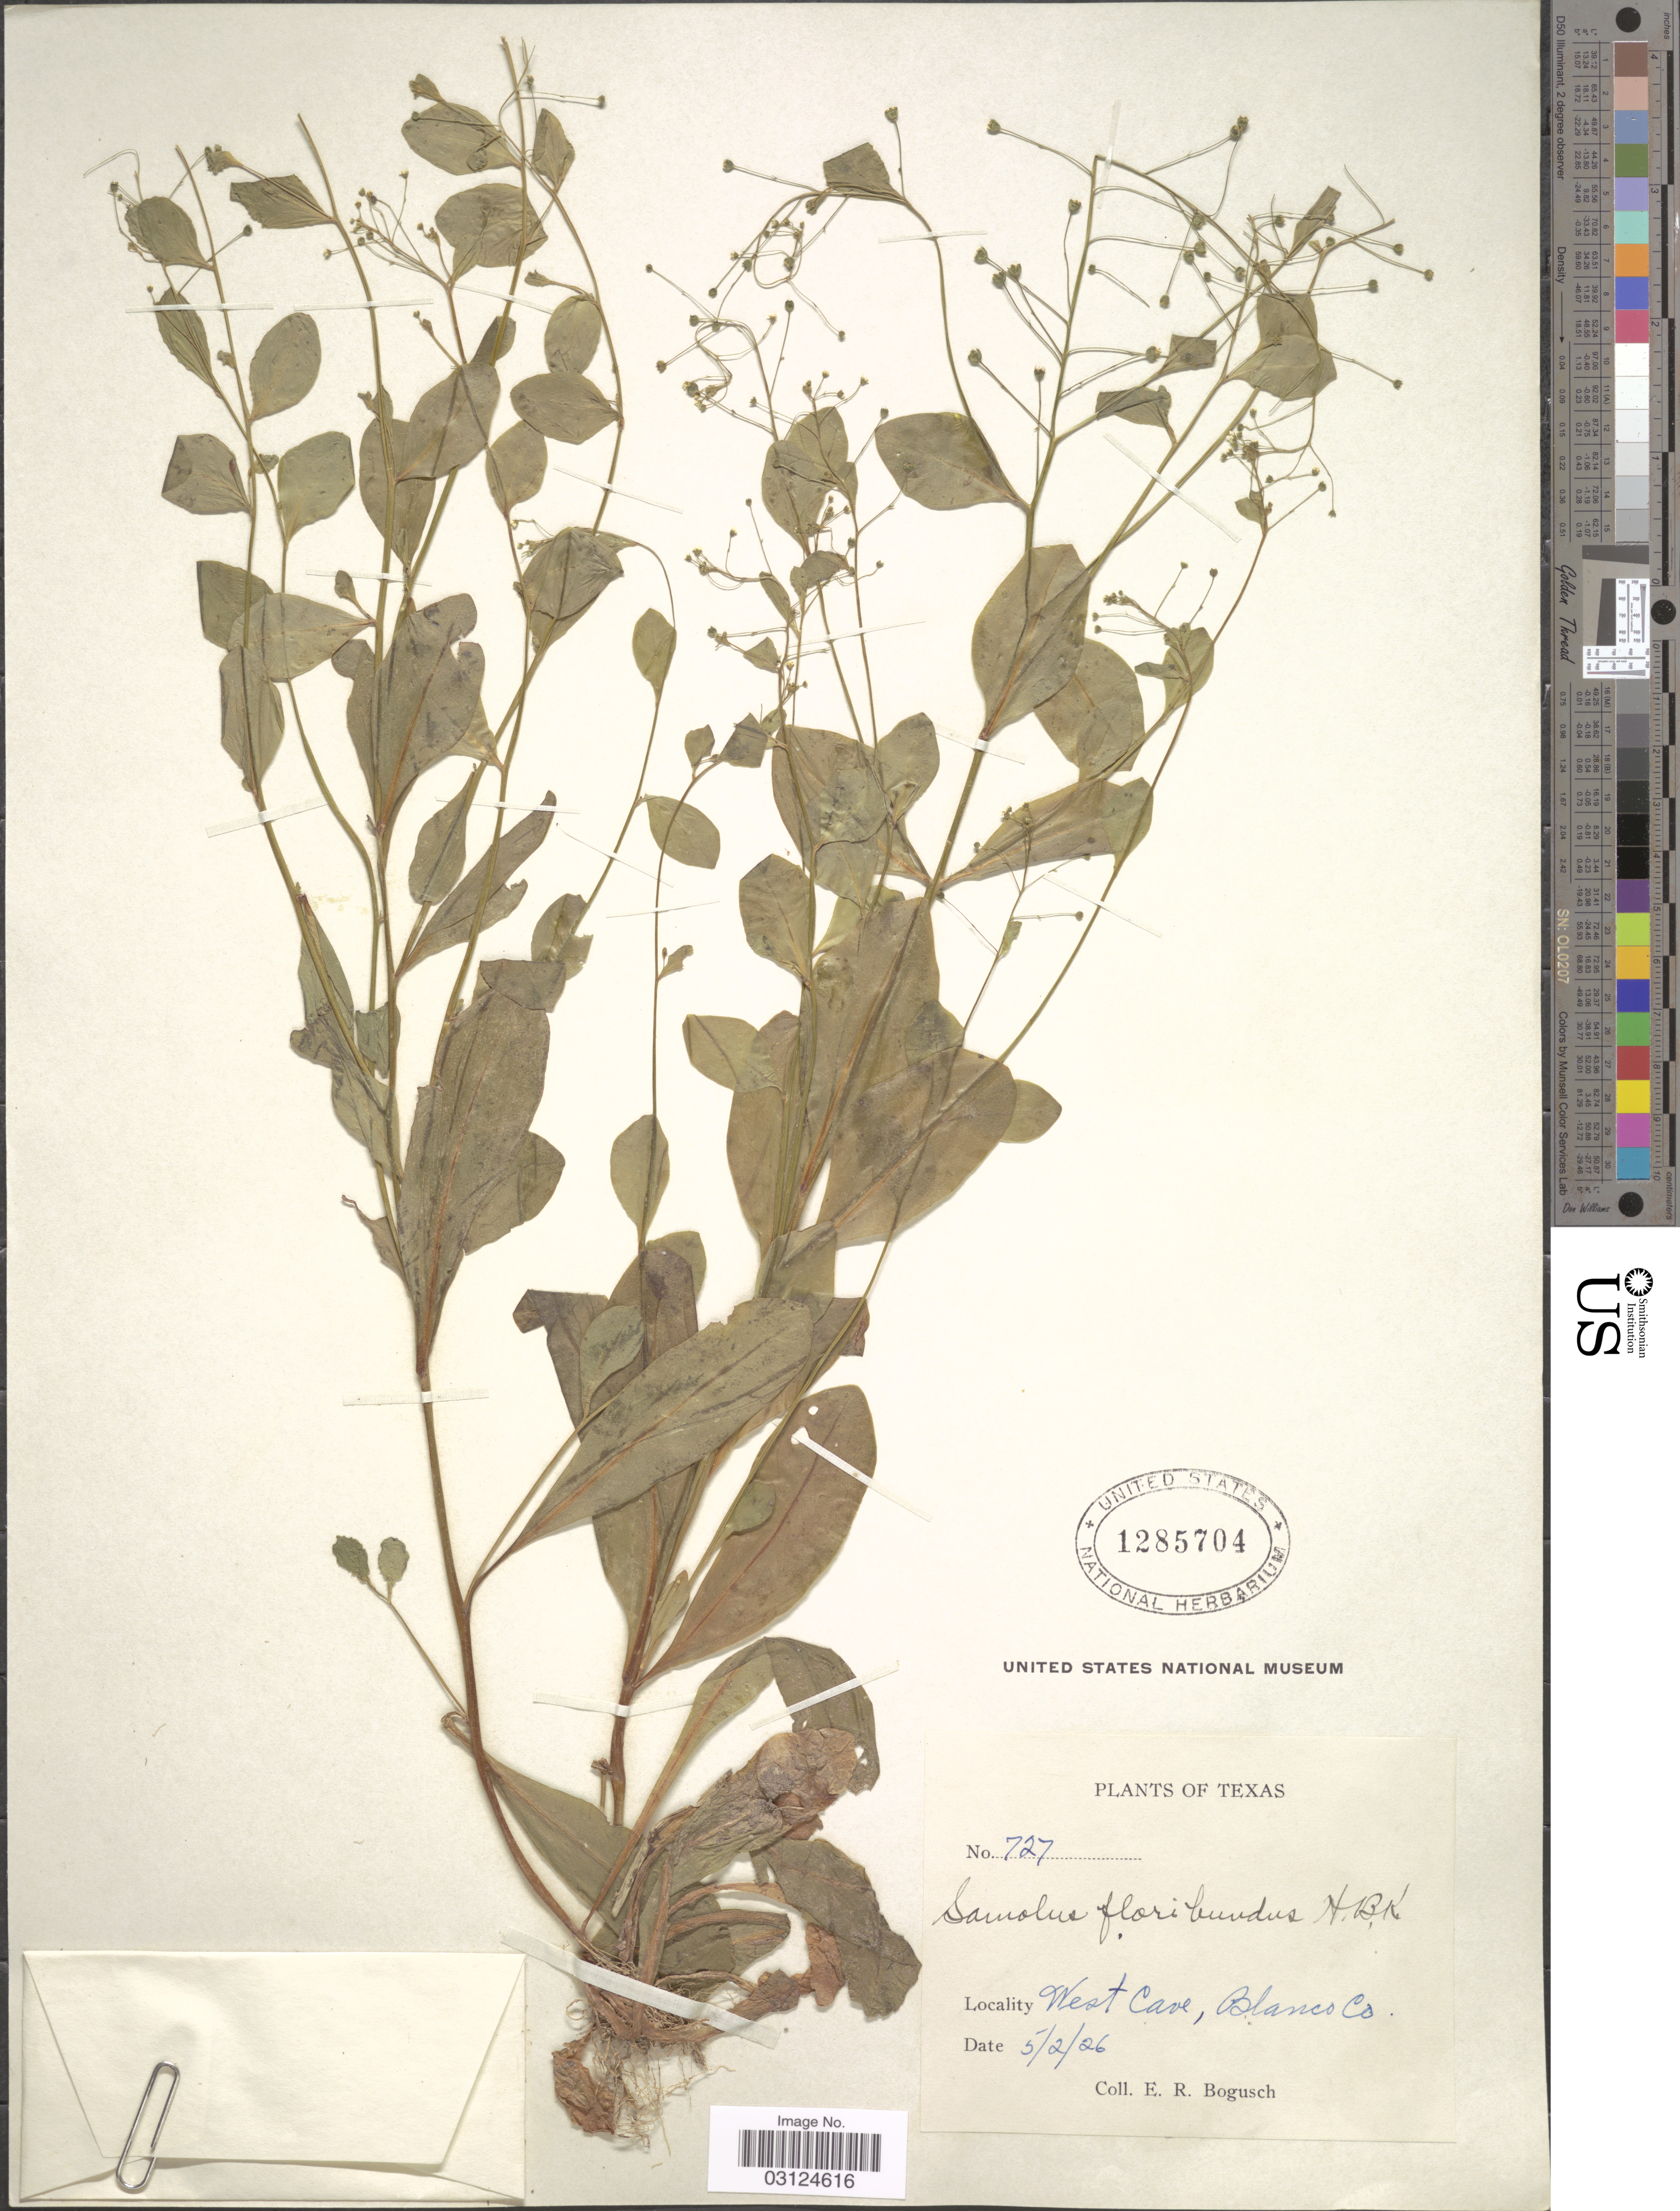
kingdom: Plantae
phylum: Tracheophyta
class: Magnoliopsida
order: Ericales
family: Primulaceae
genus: Samolus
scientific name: Samolus parviflorus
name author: Raf.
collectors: E. Bogusch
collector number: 727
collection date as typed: Transcribed d/m/y: 2/5/26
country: United States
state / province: Texas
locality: West Cave, Blanco Co.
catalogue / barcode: US 1285704